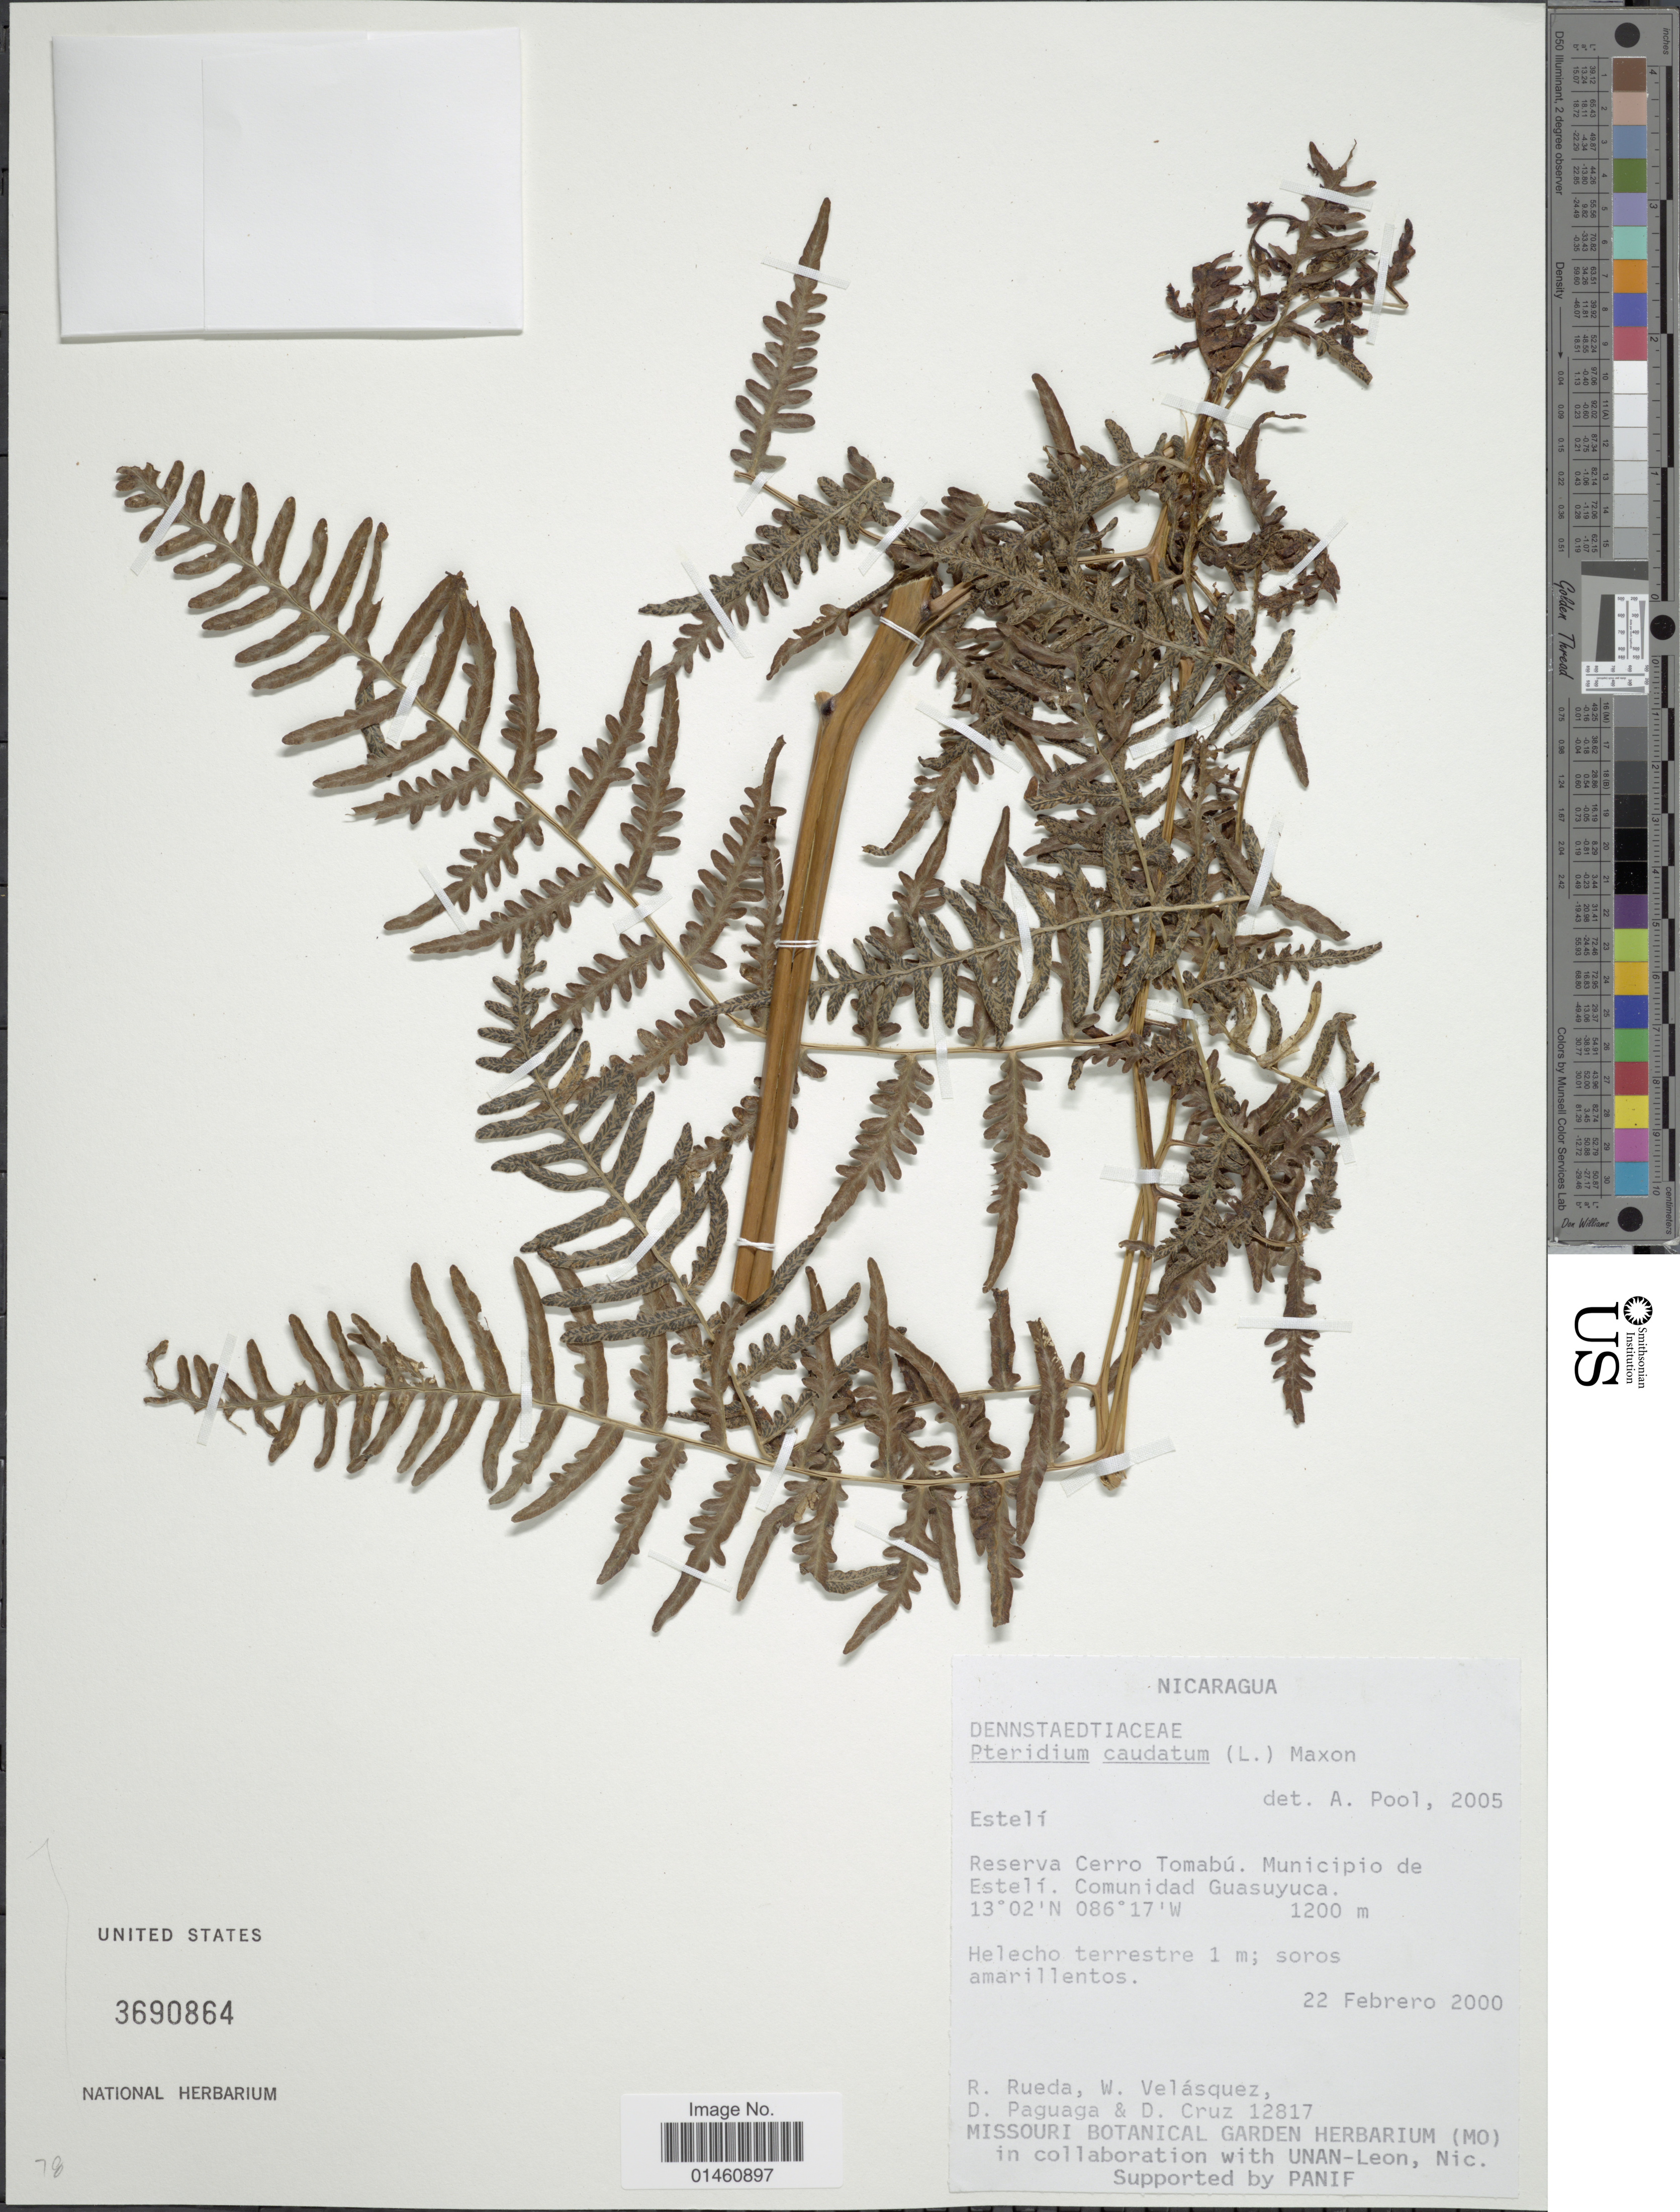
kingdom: Plantae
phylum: Tracheophyta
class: Polypodiopsida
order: Polypodiales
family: Dennstaedtiaceae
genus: Pteridium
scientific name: Pteridium caudatum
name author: (L.) Maxon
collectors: R. Rueda, W. Velasquez, D. Paguaga & D. Cruz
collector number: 12817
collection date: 2000-02-22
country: Nicaragua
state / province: Esteli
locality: Reserva Cerro Tomabú, Comunidad Guasuyuca.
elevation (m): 1200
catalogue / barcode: US 3690864